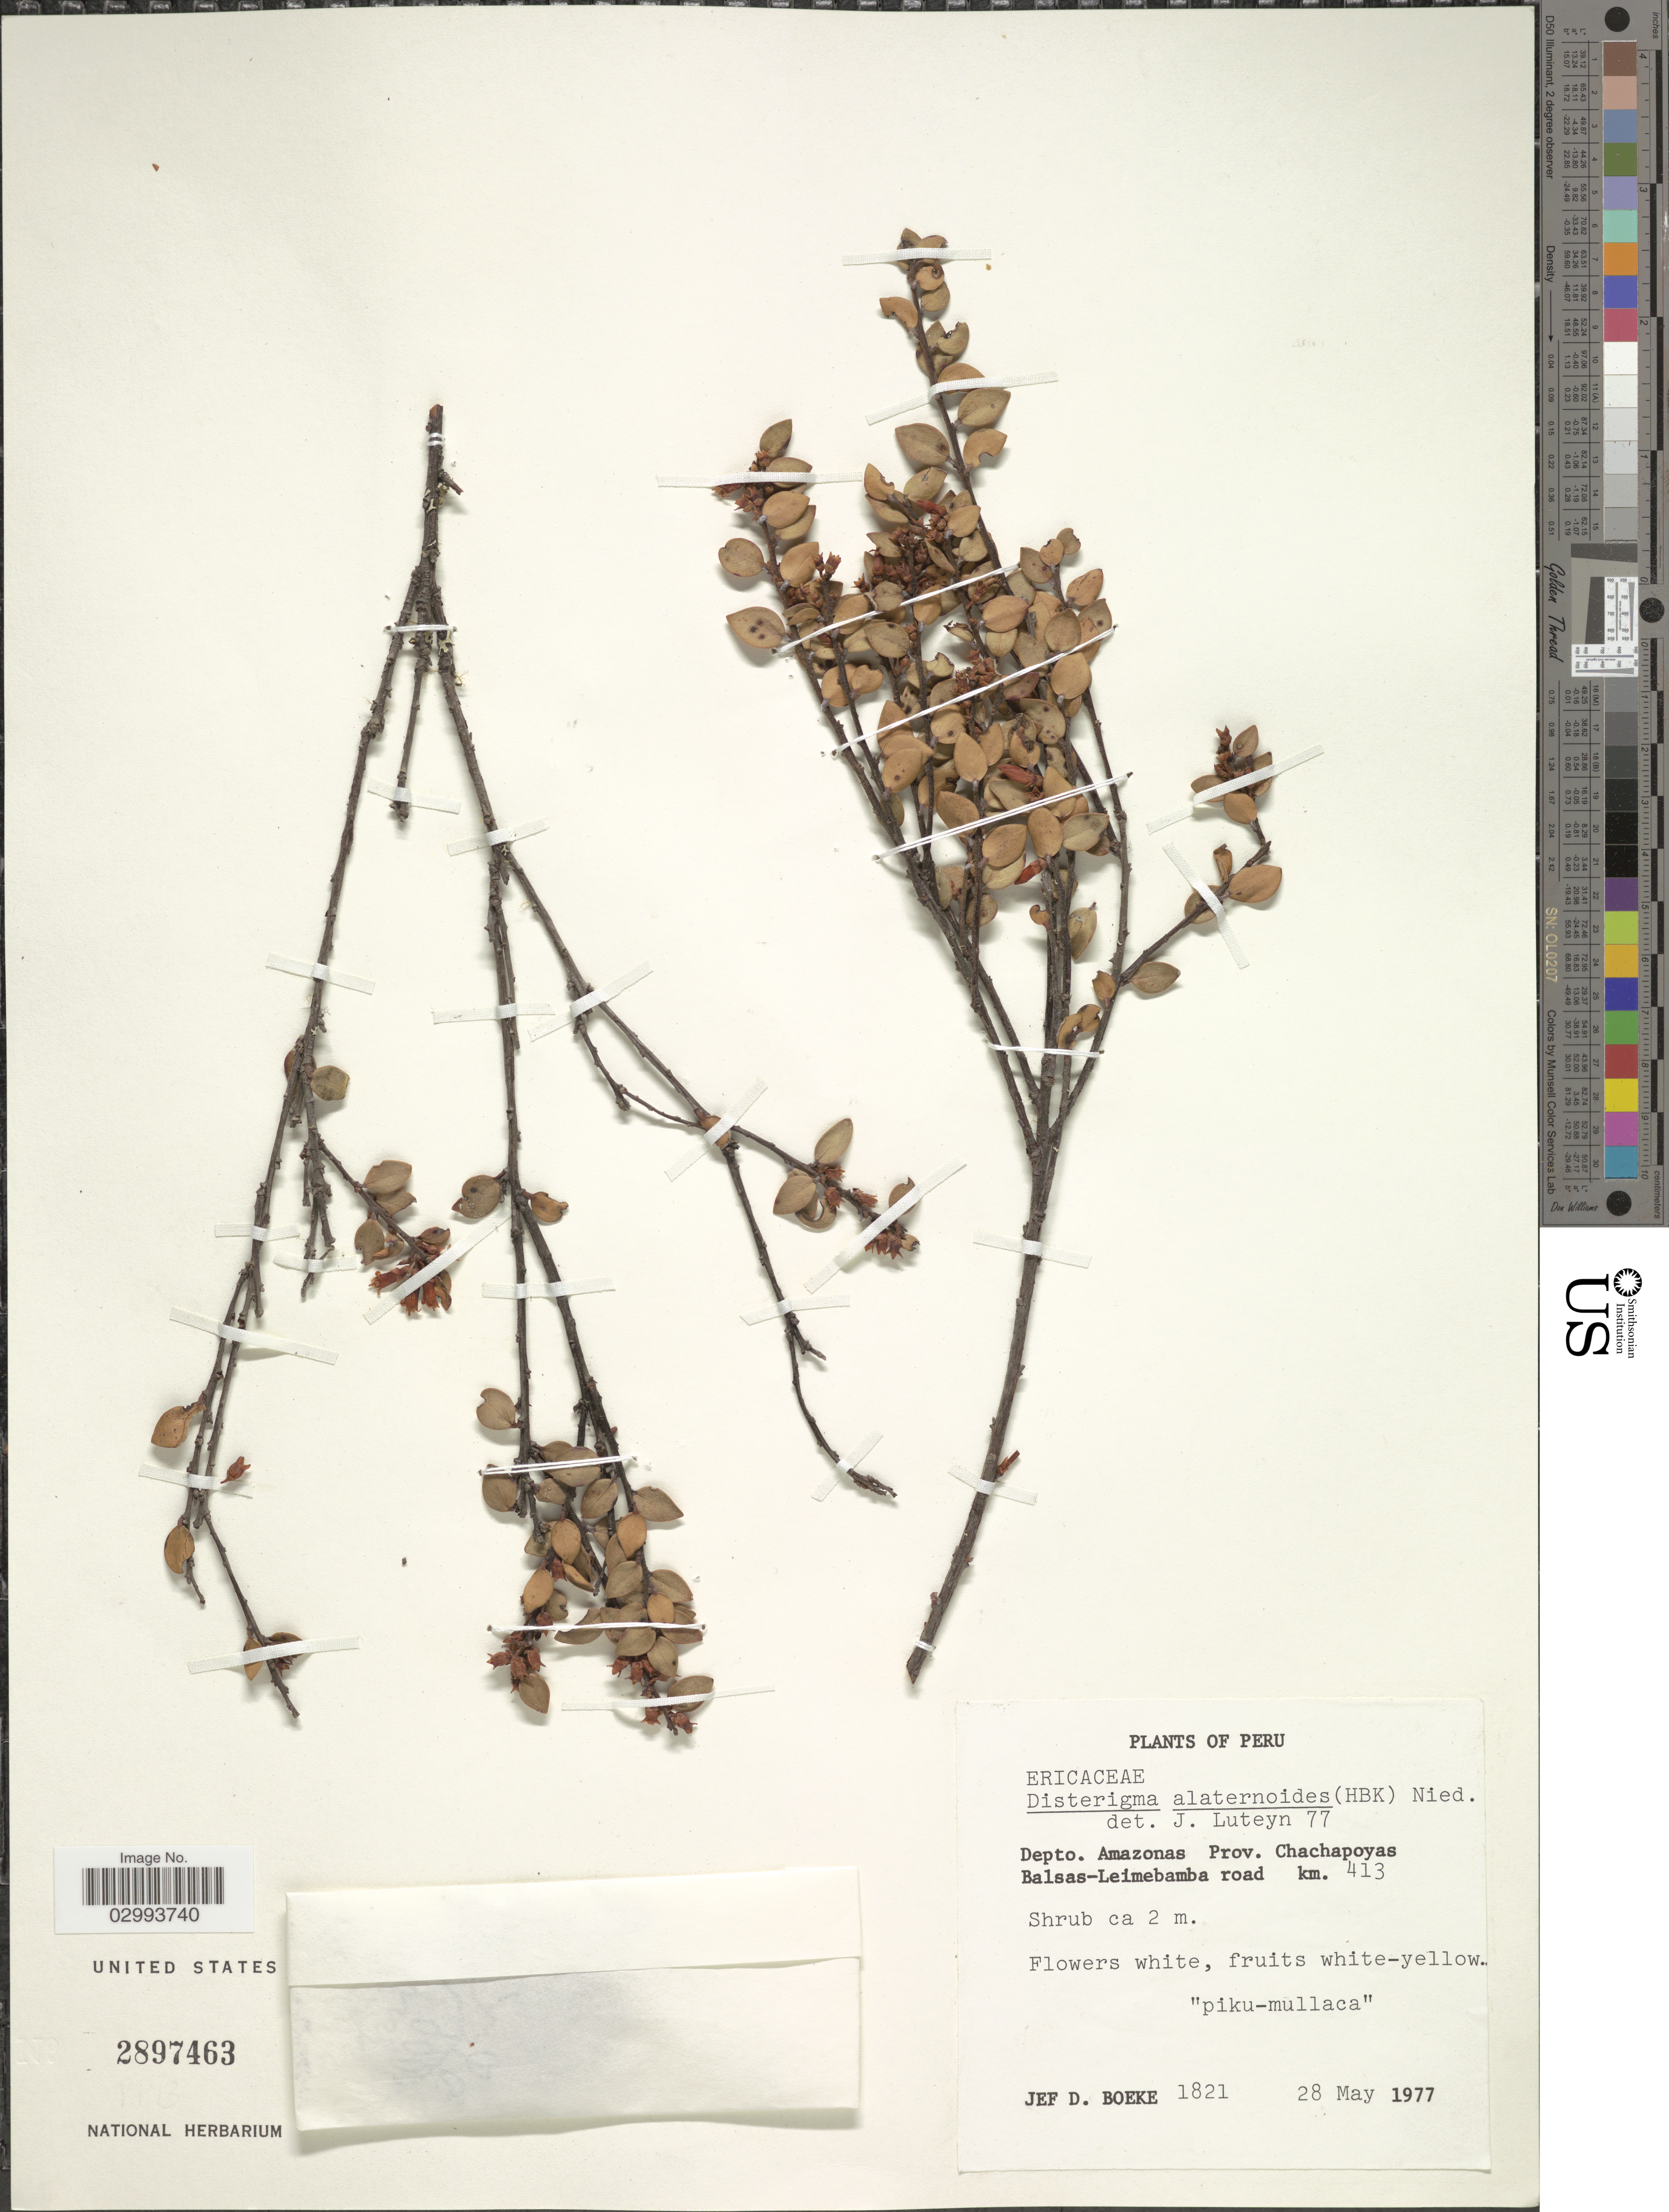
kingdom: Plantae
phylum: Tracheophyta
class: Magnoliopsida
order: Ericales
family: Ericaceae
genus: Disterigma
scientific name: Disterigma alaternoides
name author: (Kunth) Nied.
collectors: J. Boeke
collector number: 1821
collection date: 1977-05-28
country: Peru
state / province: Amazonas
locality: Depto. Amazonas, Prov. Chachapoyas, Balsas-Leimebamba road km. 413.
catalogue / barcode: US 2897463